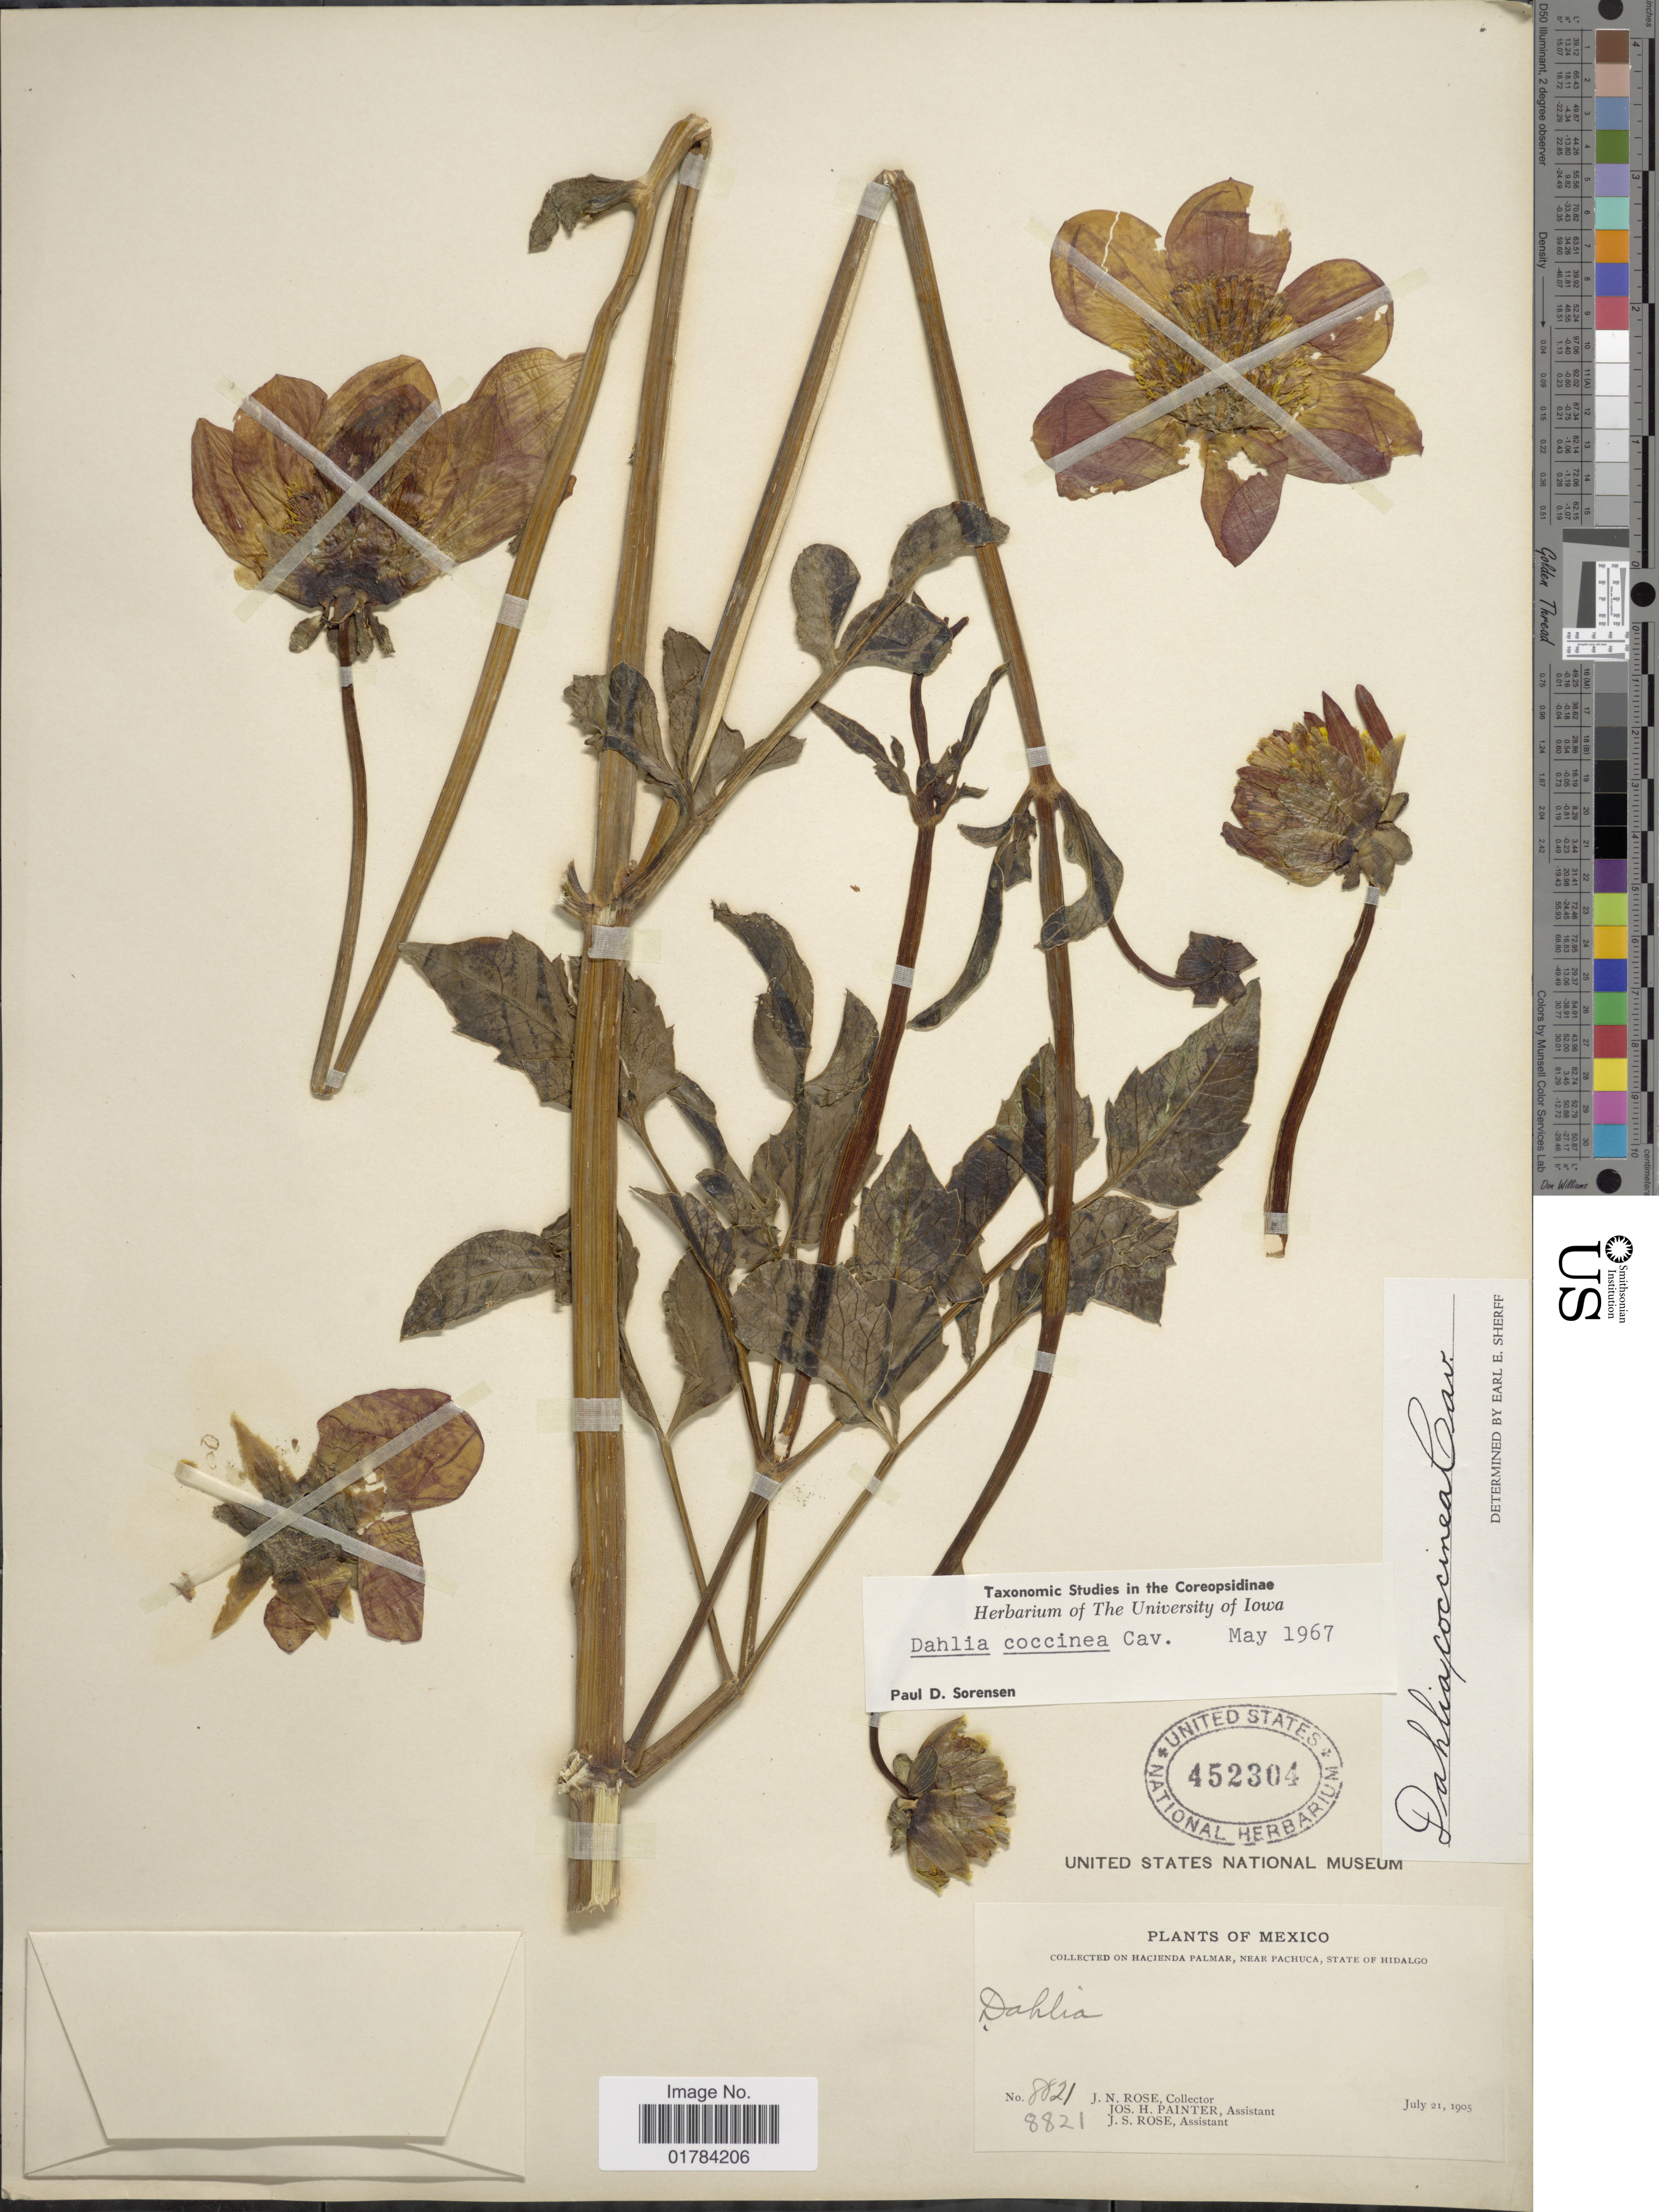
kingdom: Plantae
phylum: Tracheophyta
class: Magnoliopsida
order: Asterales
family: Asteraceae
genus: Dahlia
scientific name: Dahlia coccinea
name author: Cav.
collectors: J. N. Rose, J. H. Painter & J. S. Rose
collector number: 8821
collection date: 1905-07-21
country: Mexico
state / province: Hidalgo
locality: Hacienda Plamar, near Pachuca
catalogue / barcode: US 452304